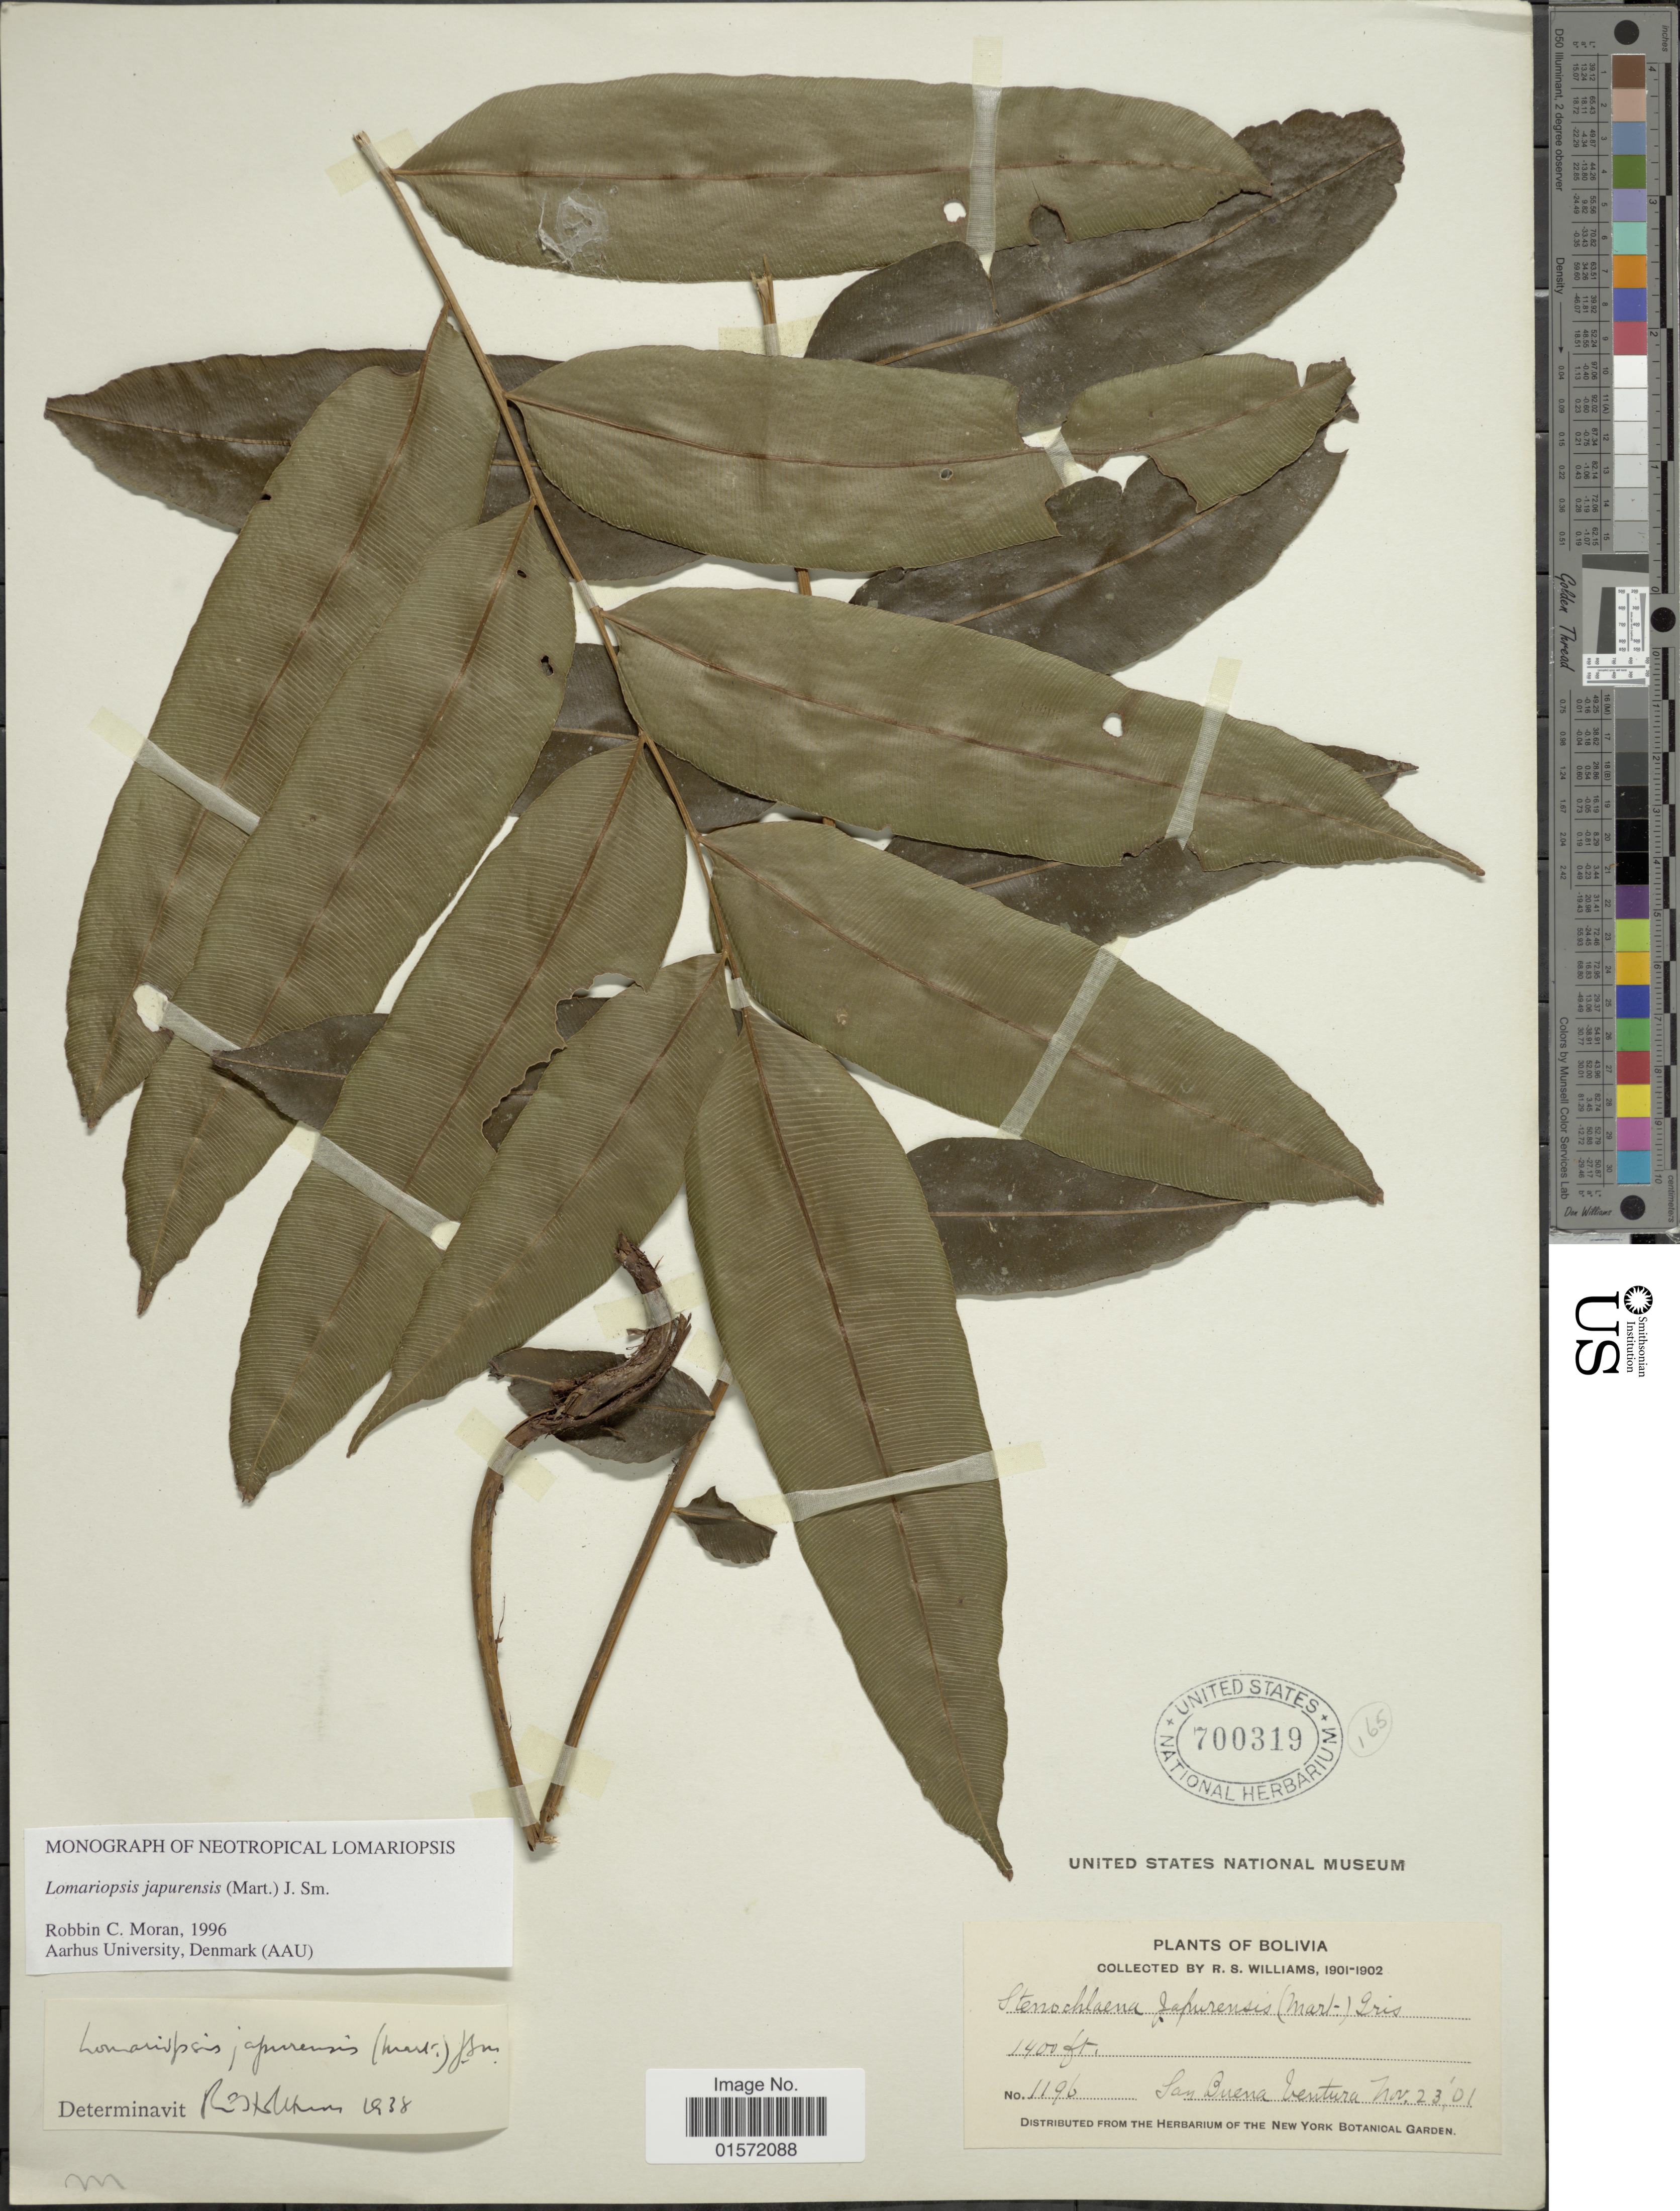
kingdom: Plantae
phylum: Tracheophyta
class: Polypodiopsida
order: Polypodiales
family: Lomariopsidaceae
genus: Lomariopsis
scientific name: Lomariopsis japurensis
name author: (Mart.) J. Sm.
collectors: R. S. Williams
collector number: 1196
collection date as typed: Nov. 23, 1901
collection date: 1901-11-23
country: Bolivia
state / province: La Paz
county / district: Iturralde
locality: San Buena Ventura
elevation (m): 427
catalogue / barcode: US 700319